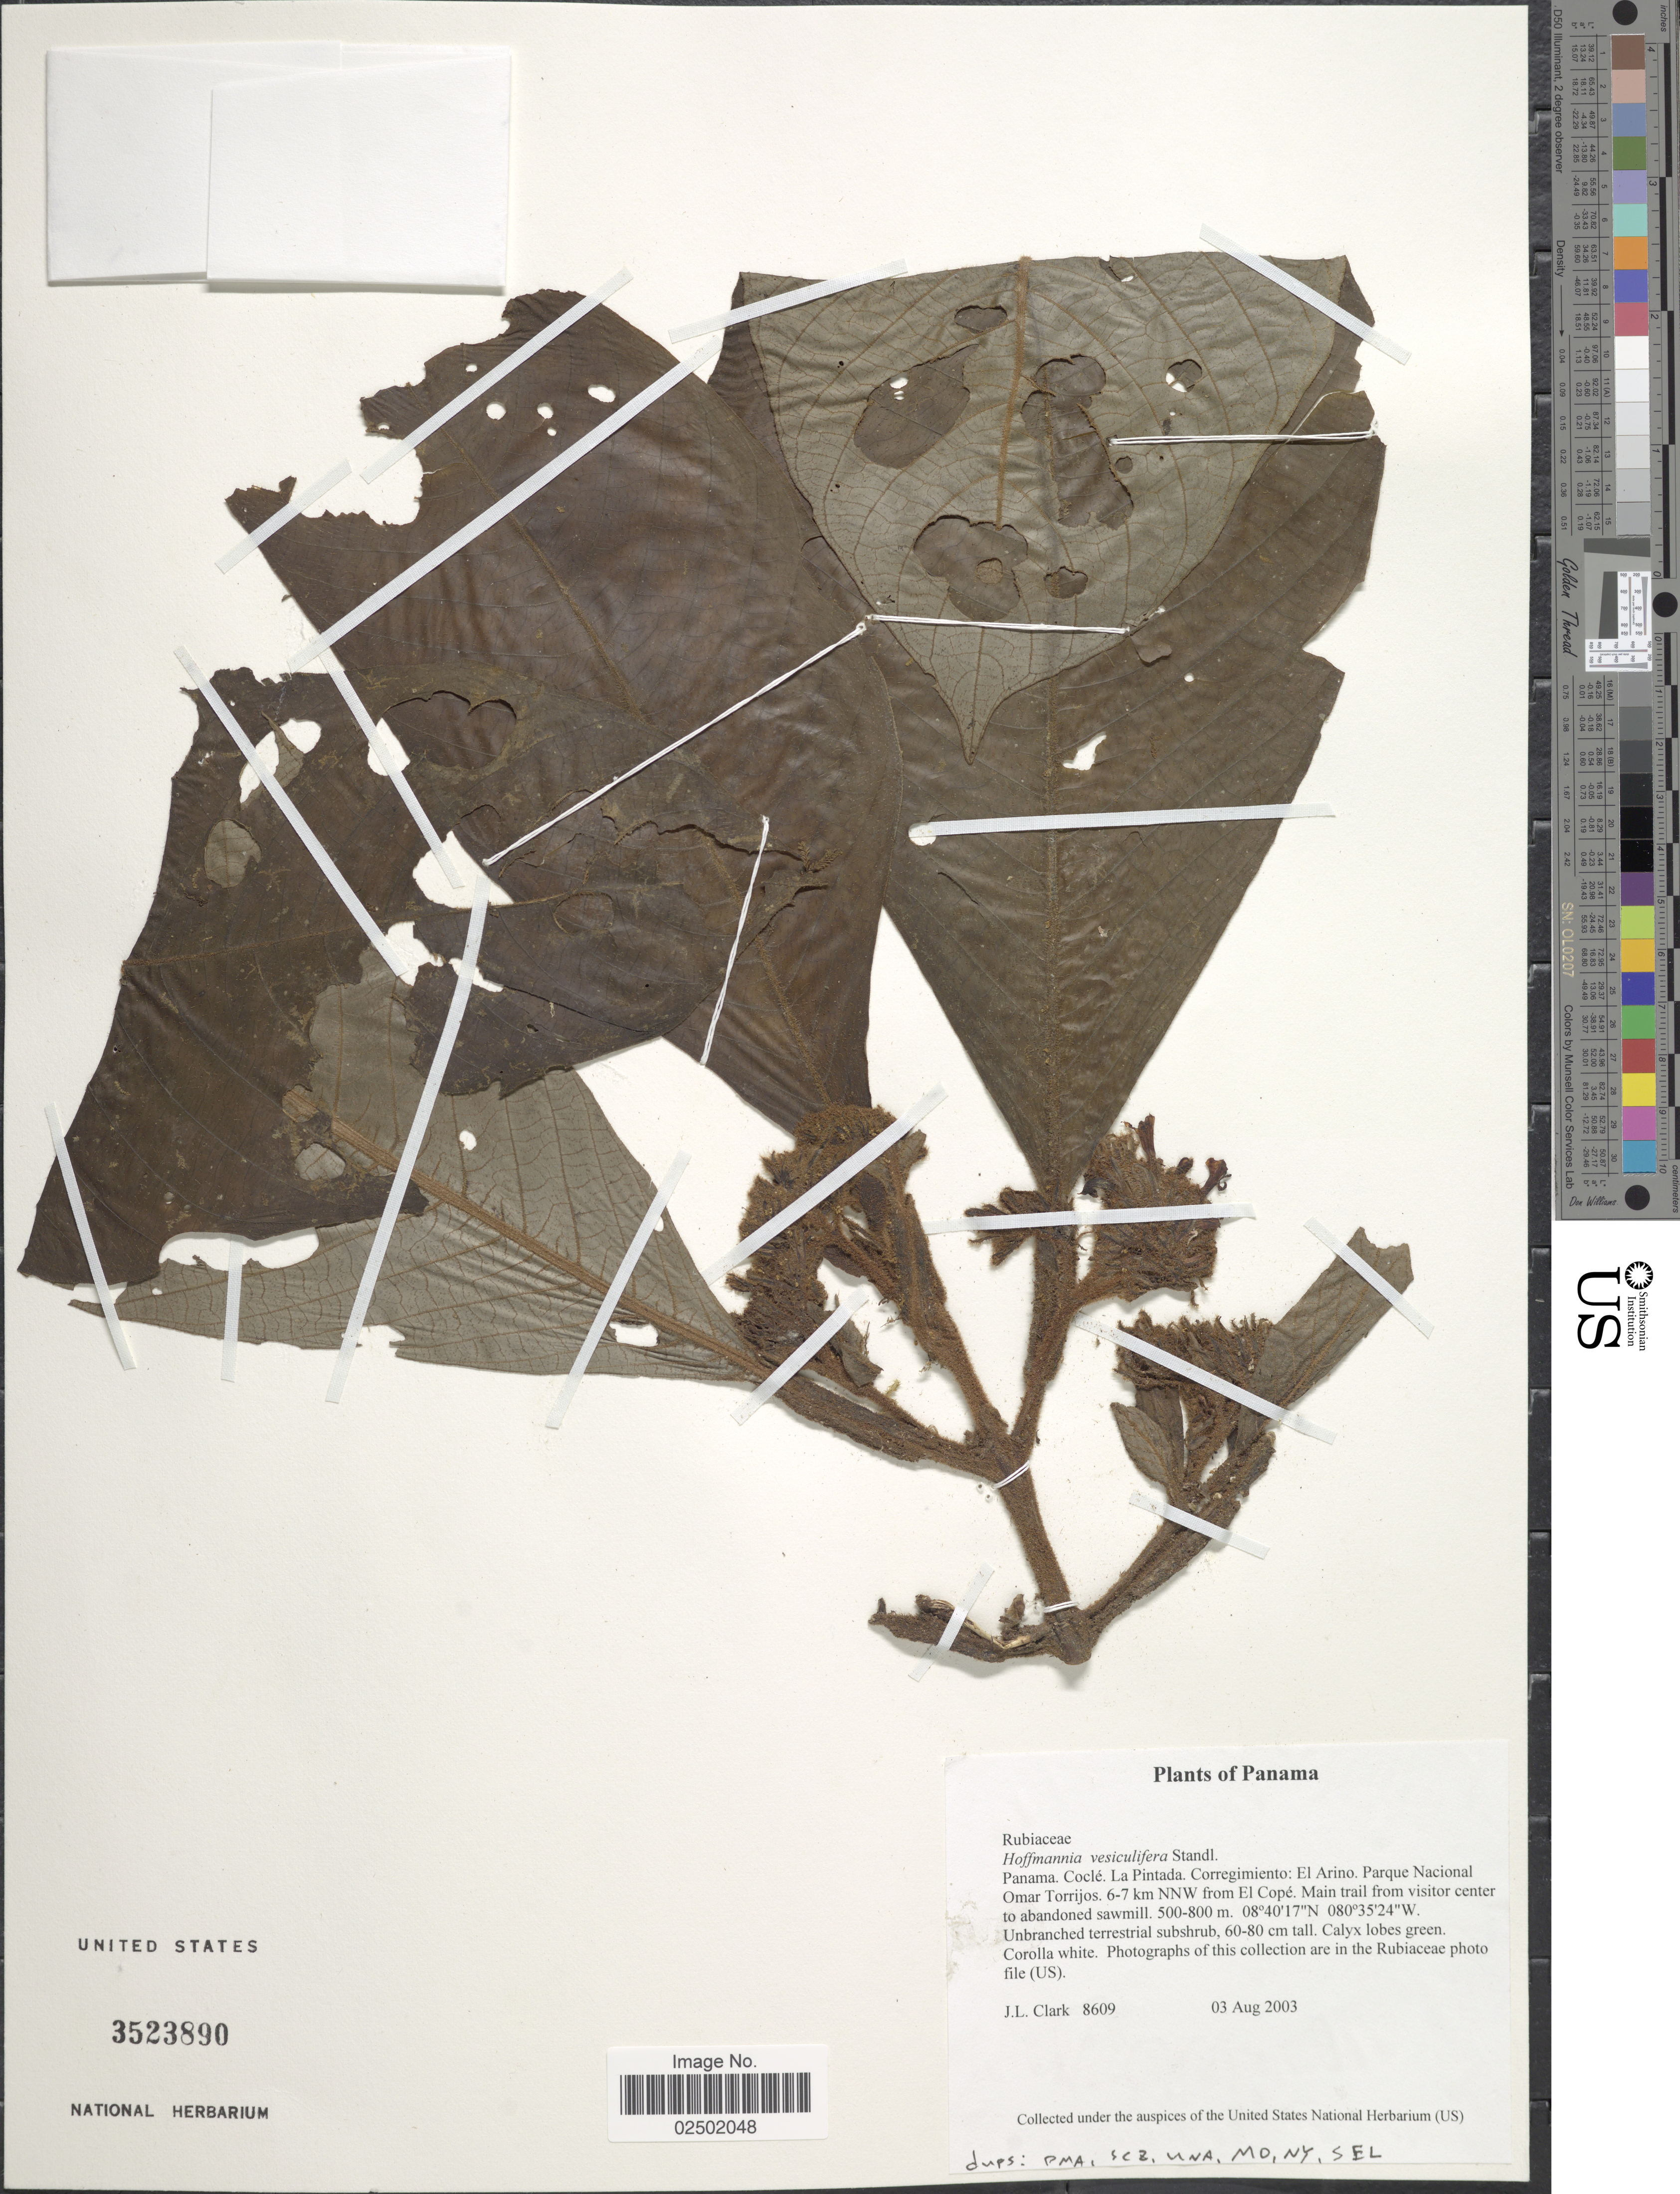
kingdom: Plantae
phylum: Tracheophyta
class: Magnoliopsida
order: Gentianales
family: Rubiaceae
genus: Hoffmannia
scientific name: Hoffmannia vesiculifera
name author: Standl.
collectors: J. L. Clark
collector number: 8609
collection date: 2003-08-03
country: Panama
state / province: Coclé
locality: Panama. Cocle La Pintada. Corregiemiento: El Arino. Parque Nacional Omar Torrijos. 6-7 km NNW from El Cope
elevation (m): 500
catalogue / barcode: US 3523890